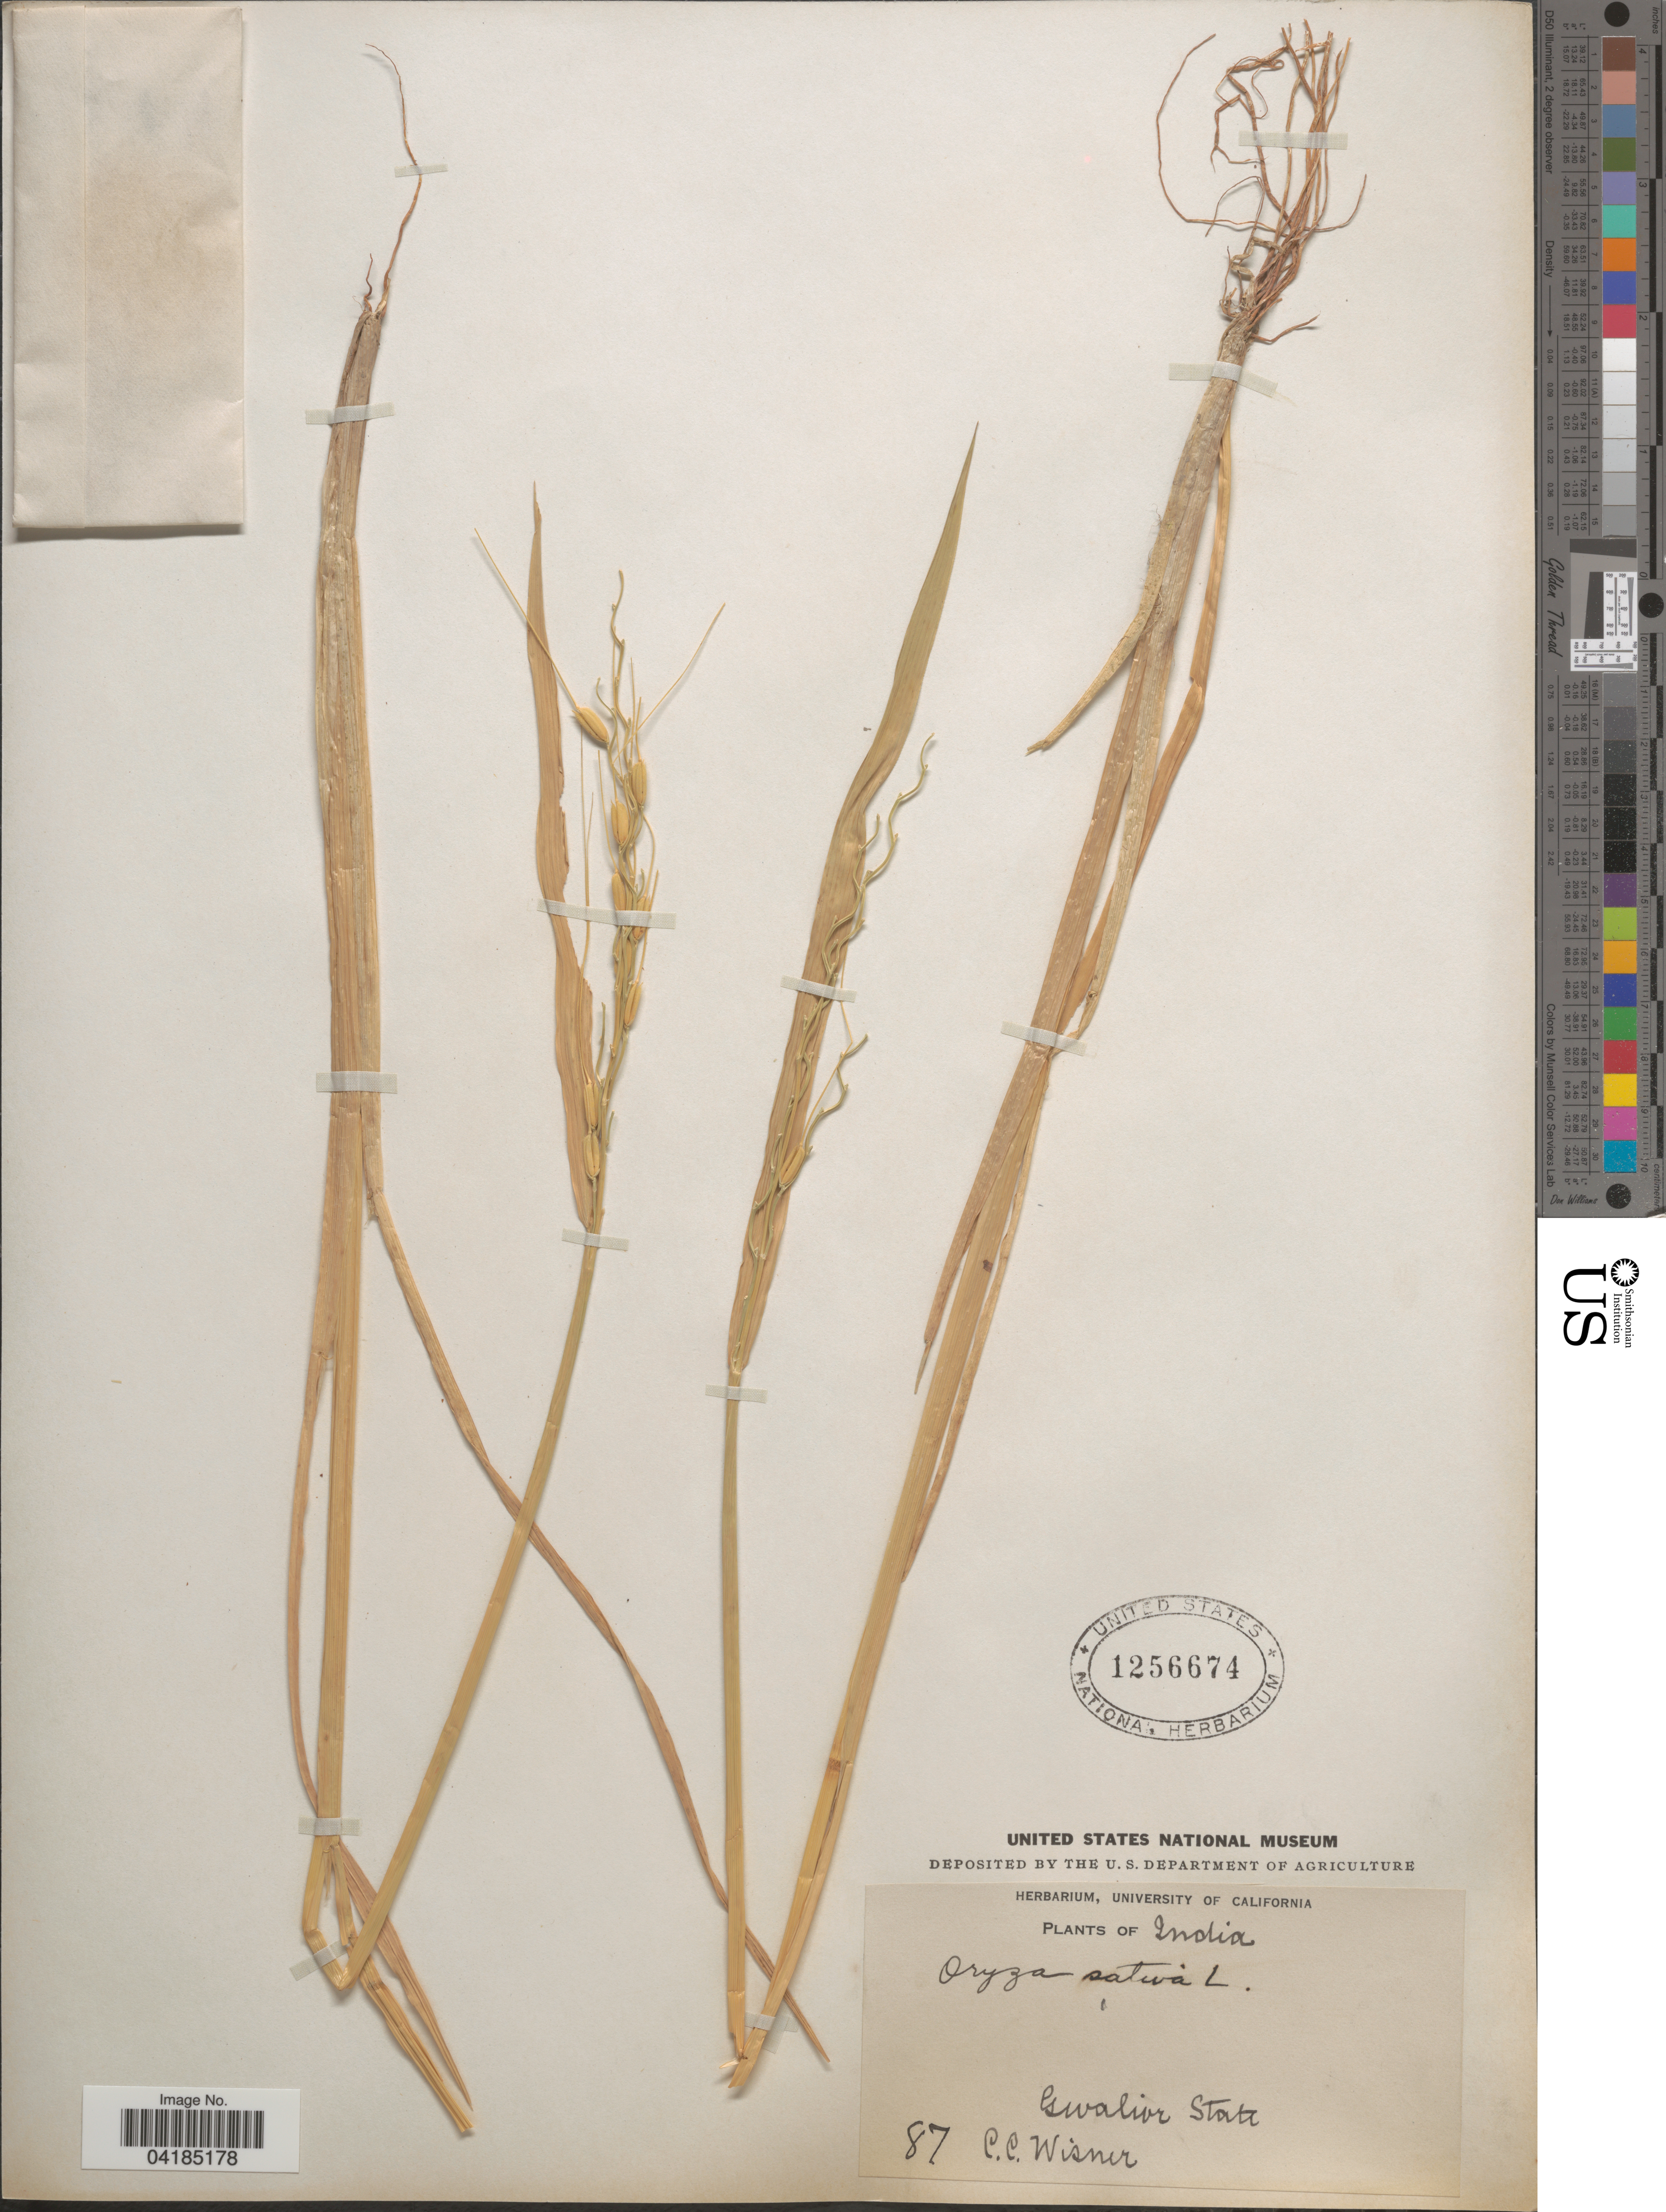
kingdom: Plantae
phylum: Tracheophyta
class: Liliopsida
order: Poales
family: Poaceae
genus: Oryza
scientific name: Oryza sativa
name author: L.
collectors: C. Wisner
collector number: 87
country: India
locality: Gwalior State.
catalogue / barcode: US 1256674